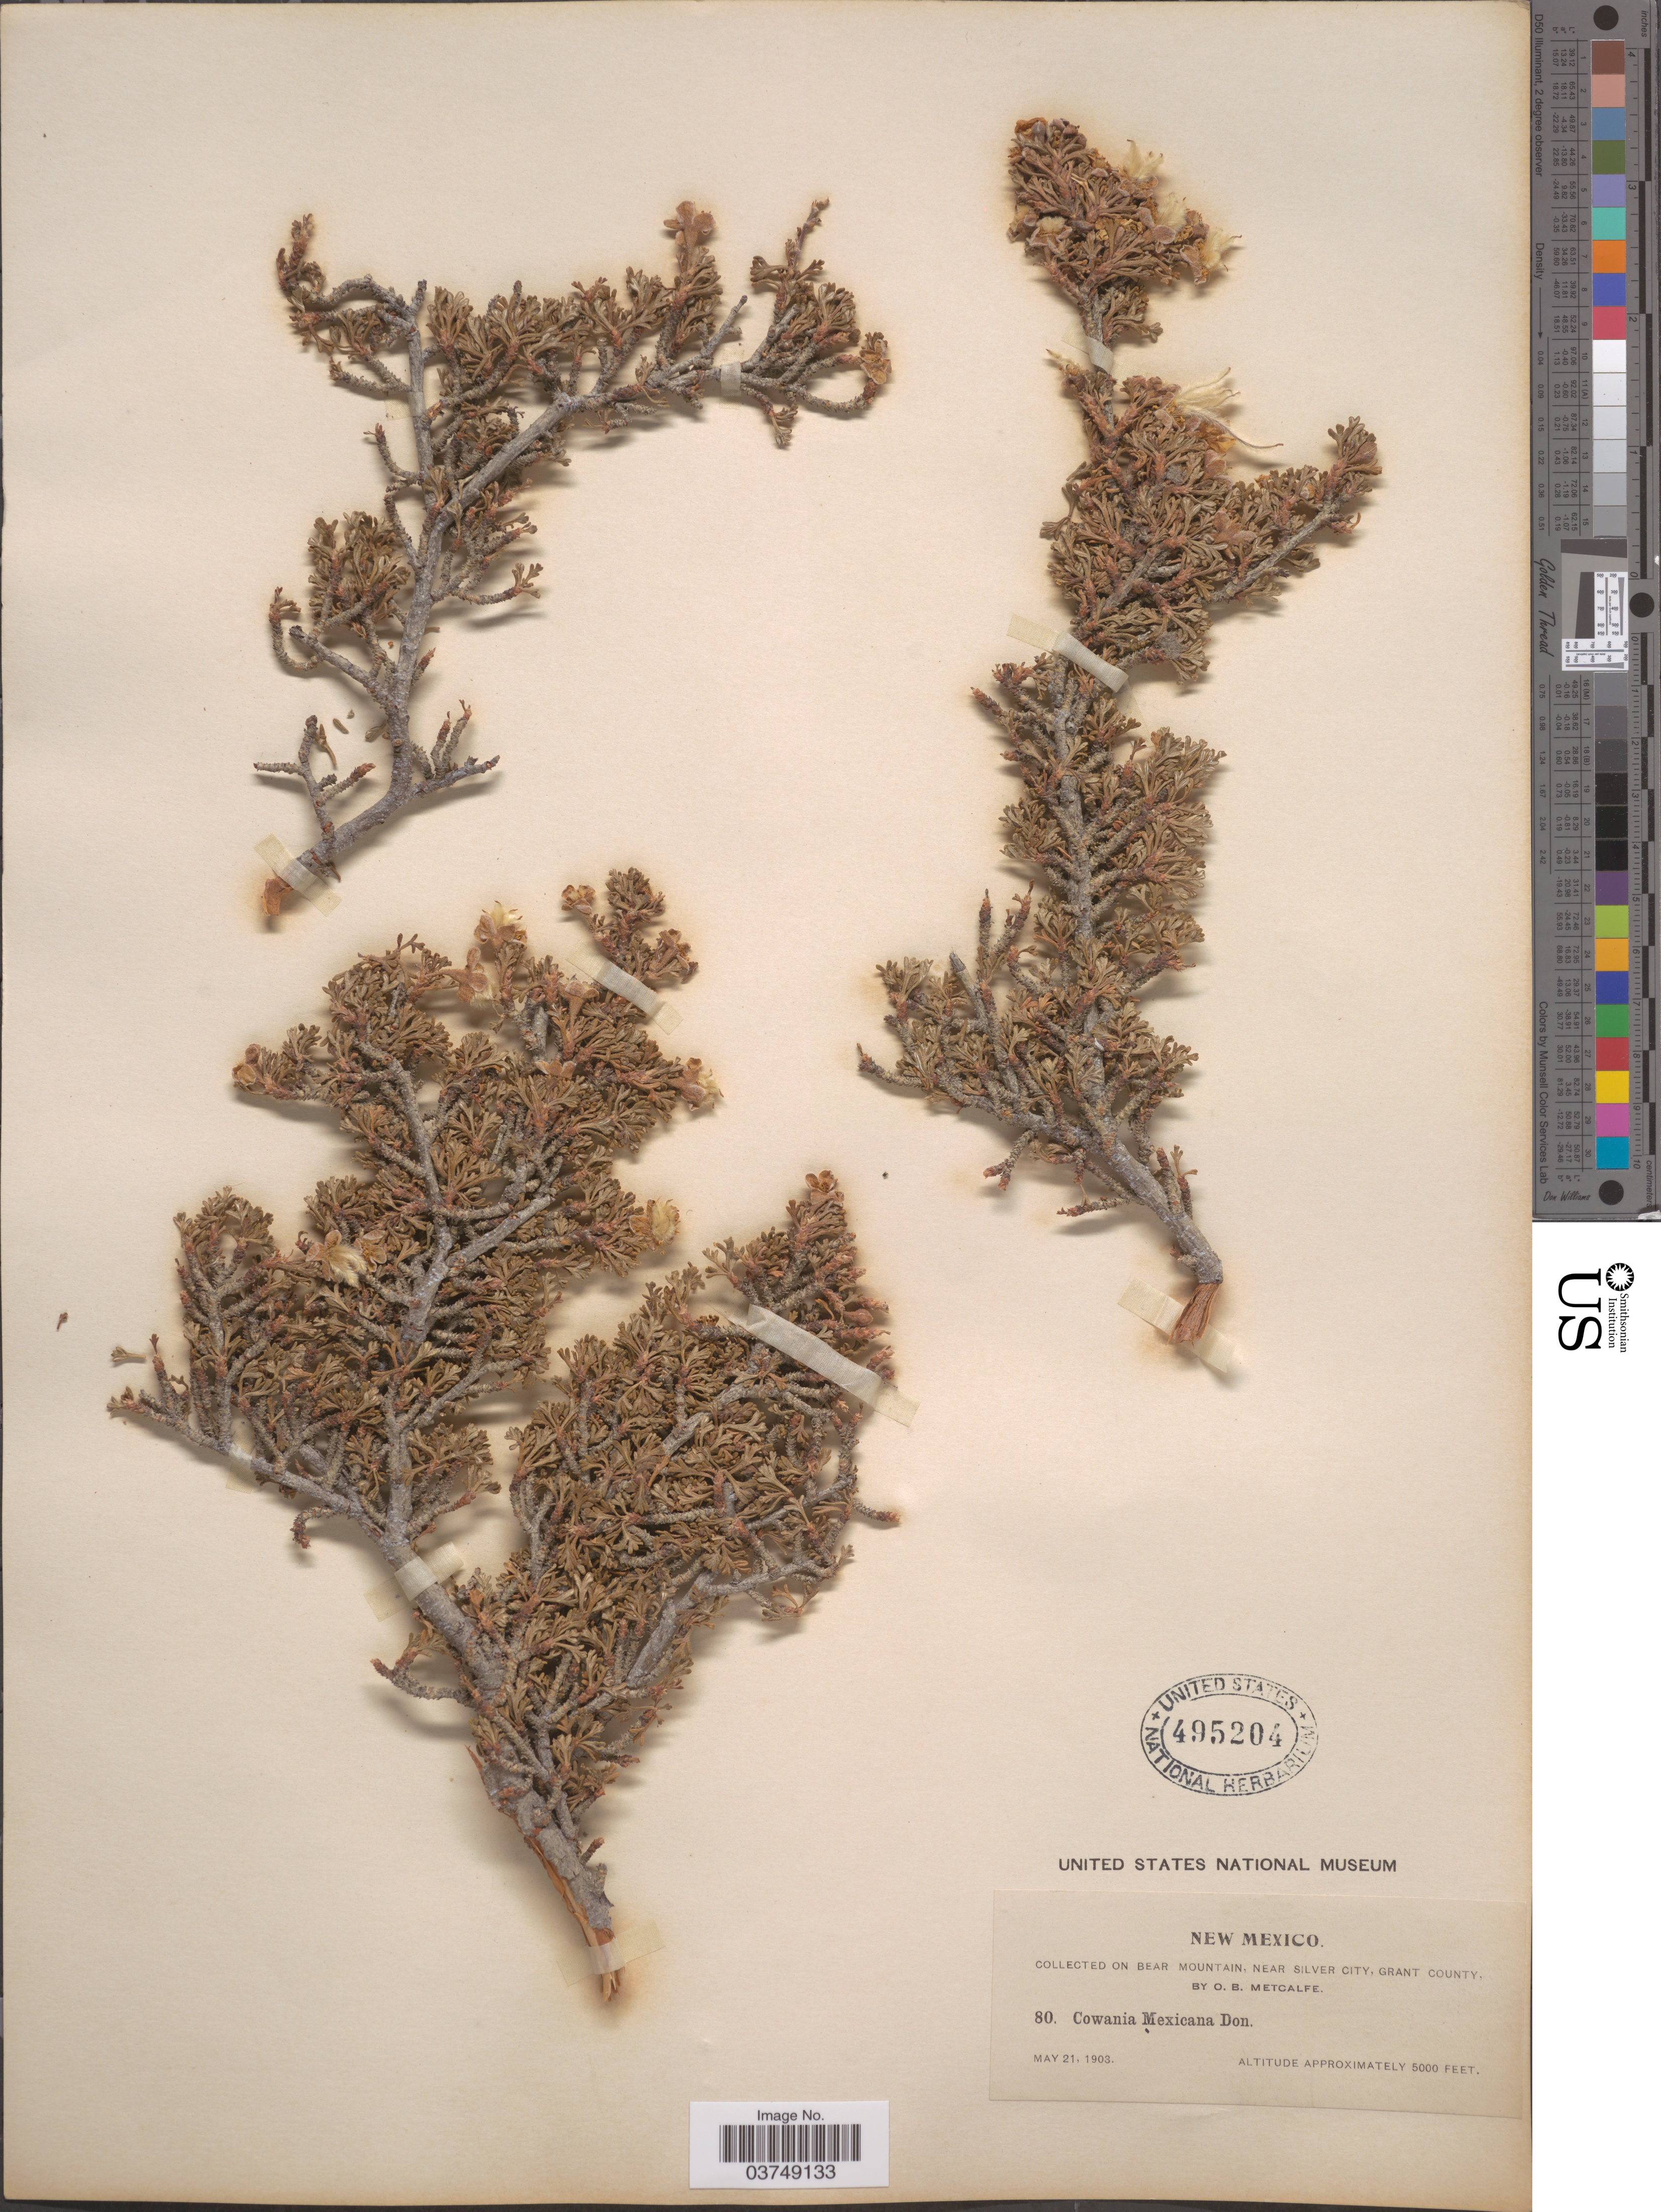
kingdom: Plantae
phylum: Tracheophyta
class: Magnoliopsida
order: Rosales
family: Rosaceae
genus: Purshia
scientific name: Purshia stansburyana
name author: (Torr.) Henrickson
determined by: Strong, Mark T., (BOT), Smithsonian Institution - National Museum of Natural History (UNITED STATES)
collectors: O. B. Metcalfe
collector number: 80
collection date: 1903-05-21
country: United States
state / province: New Mexico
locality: On Bear Mountain, near Silver City Grant County.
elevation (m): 1524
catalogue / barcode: US 495204